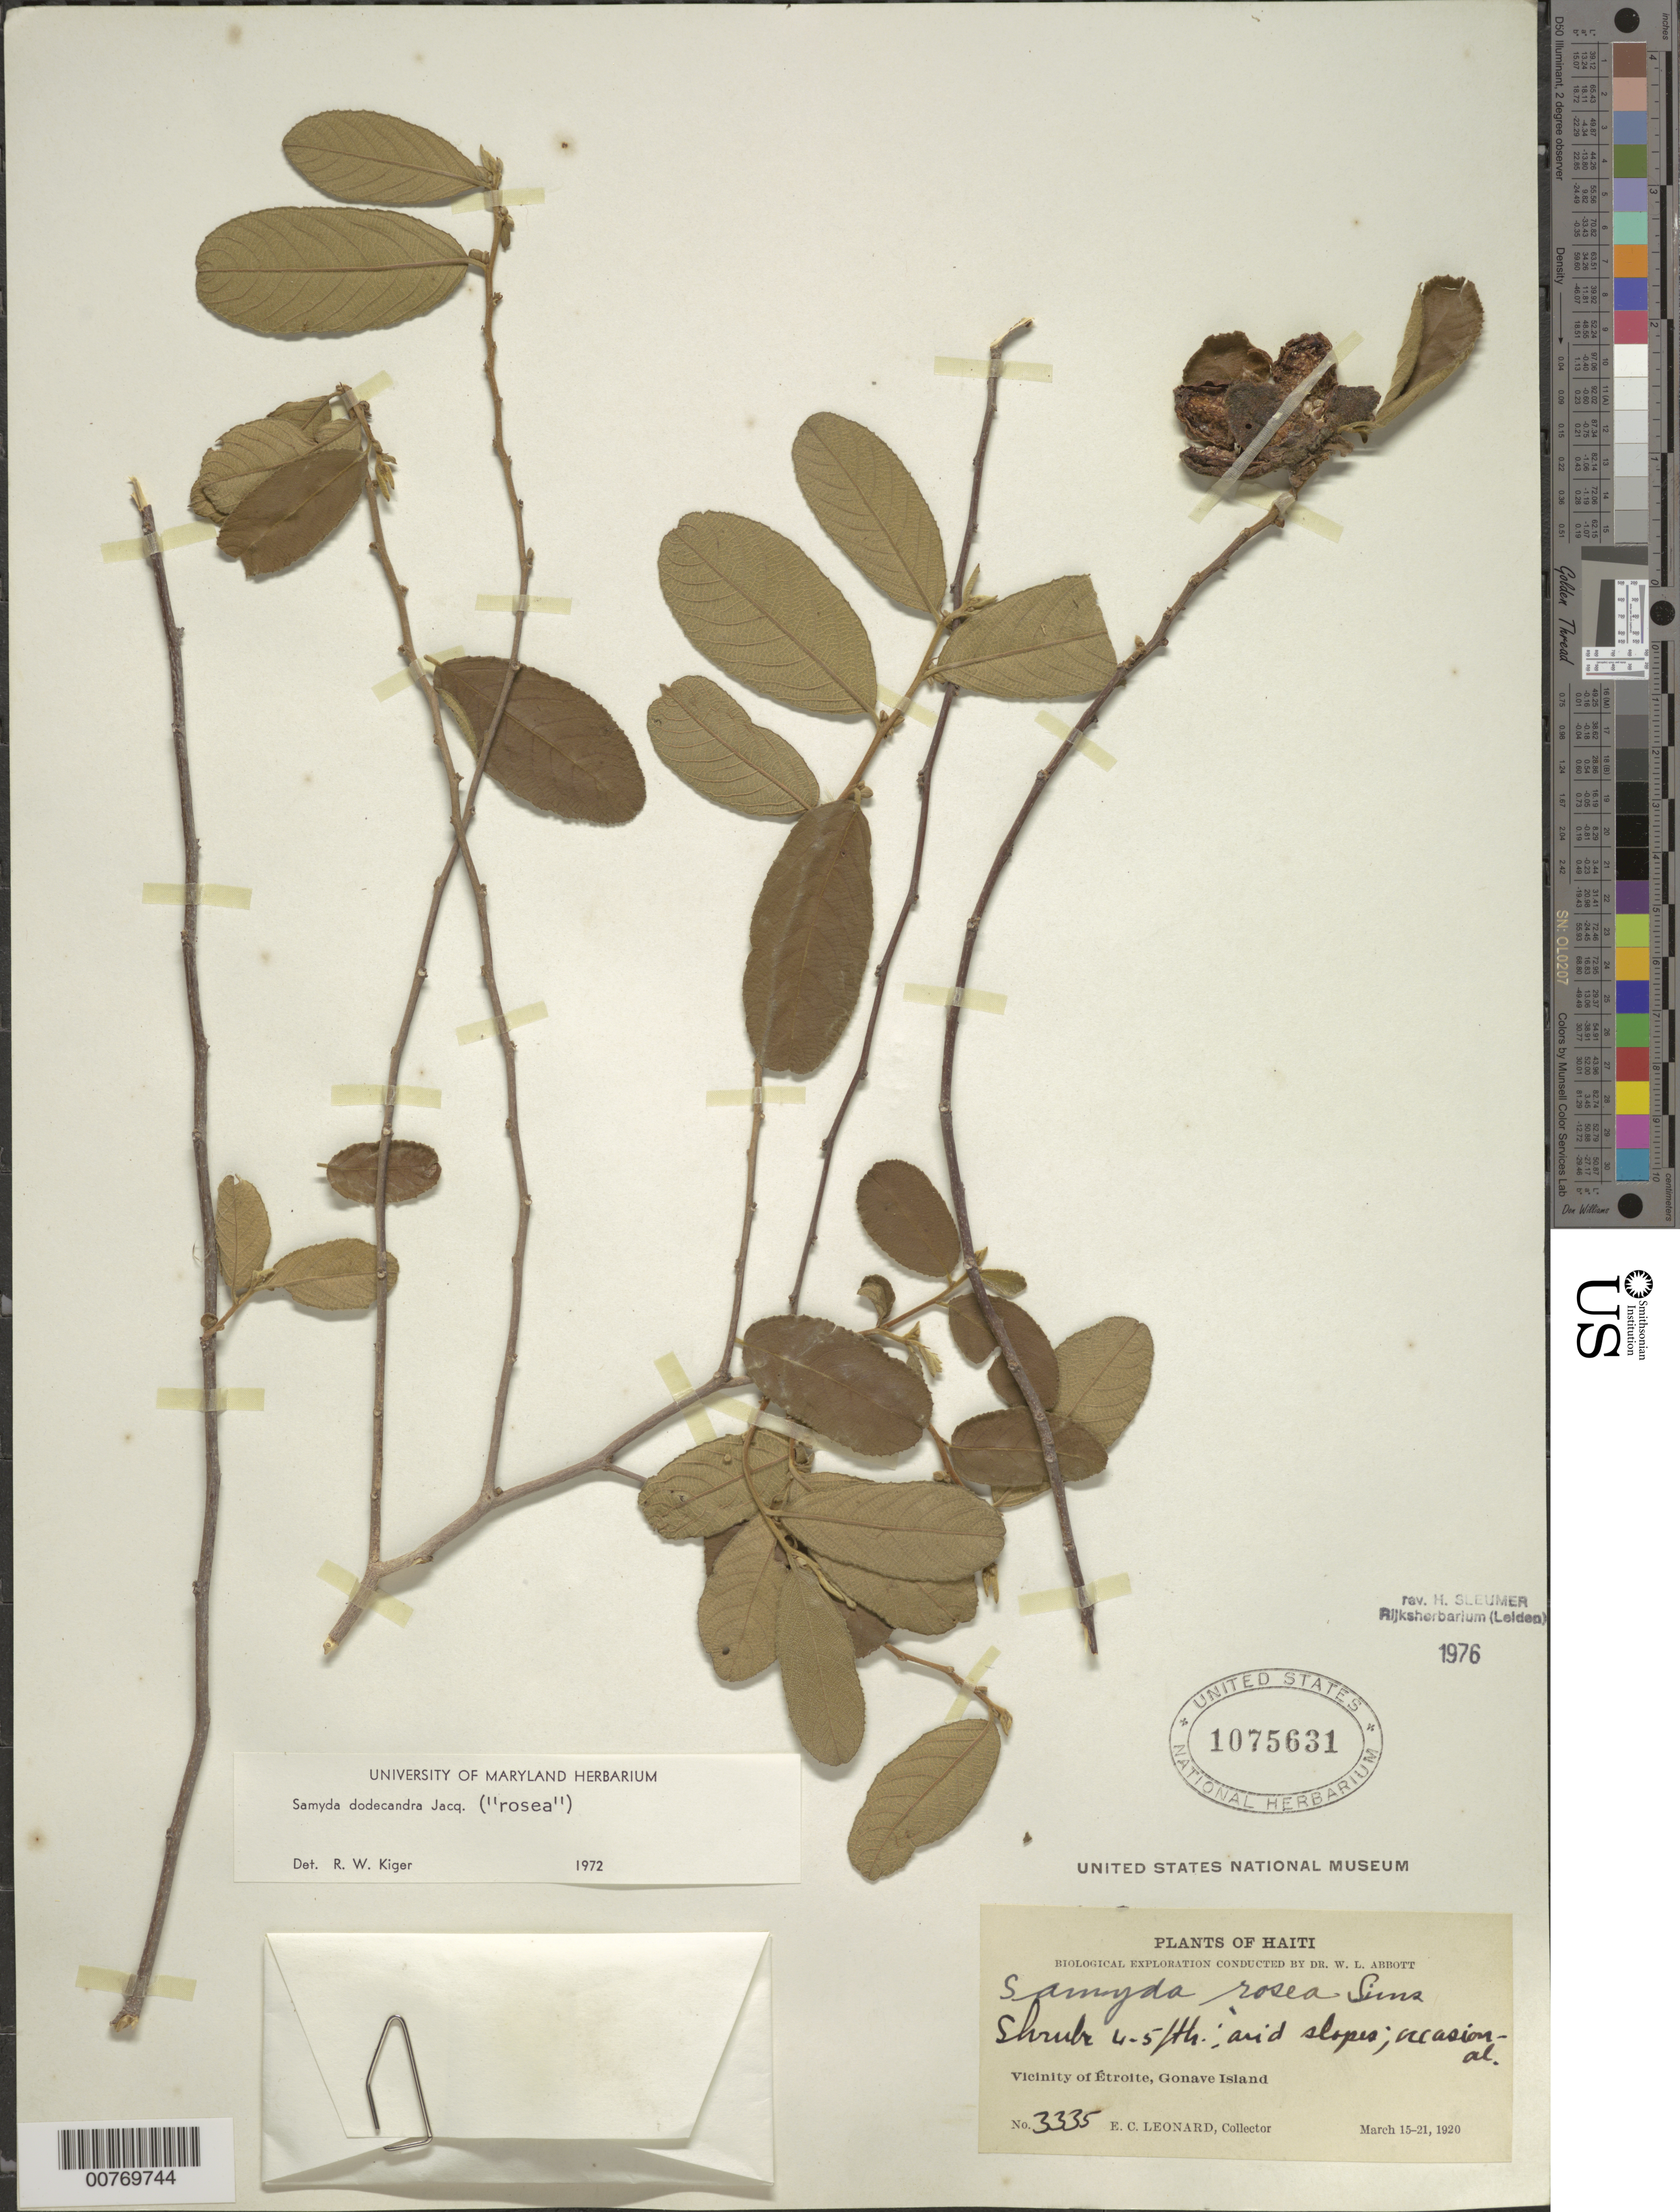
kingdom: Plantae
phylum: Tracheophyta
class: Magnoliopsida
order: Malpighiales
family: Salicaceae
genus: Casearia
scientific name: Casearia dodecandra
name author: (Jacq.) T. Samar. & M.H. Alford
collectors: E. C. Leonard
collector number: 3335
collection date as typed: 15 Mar 1920 21 Mar 1920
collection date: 1920-03-15/1920-03-21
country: Haiti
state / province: Ouest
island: Hispaniola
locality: Vicinity of Étroite, Gonave Island.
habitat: Arid slopes.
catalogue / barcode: US 1075631